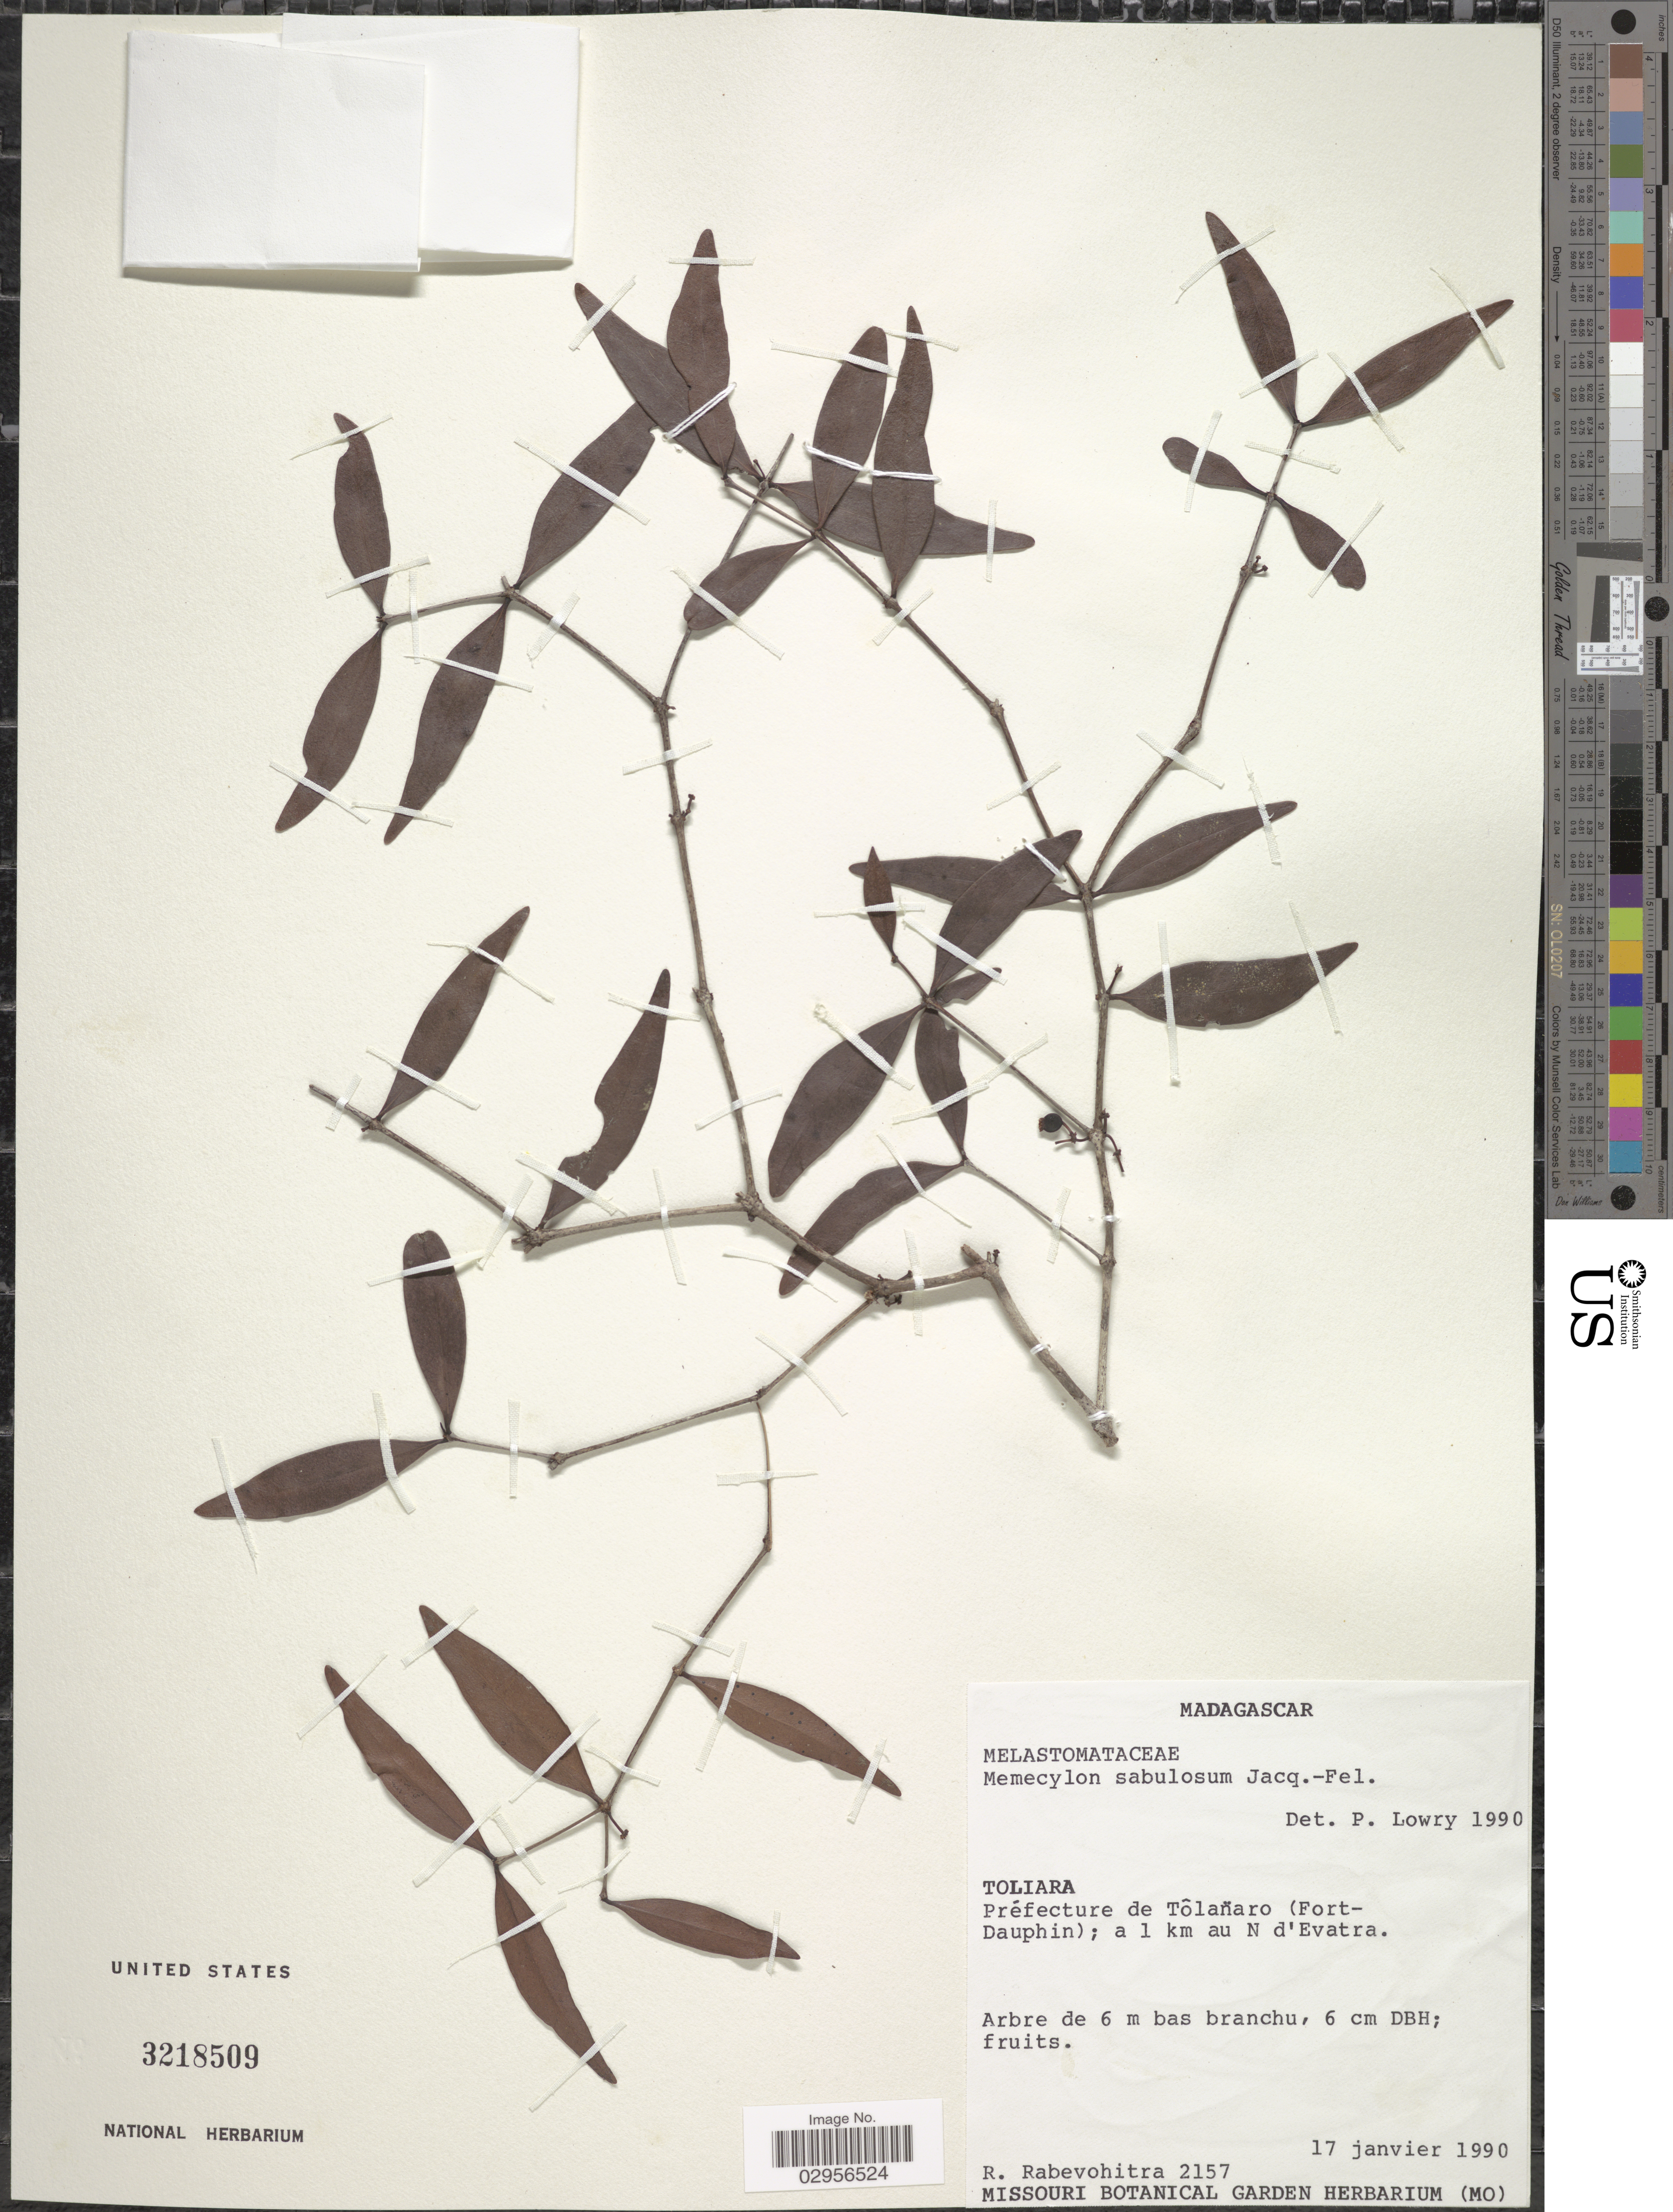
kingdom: Plantae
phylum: Tracheophyta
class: Magnoliopsida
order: Myrtales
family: Melastomataceae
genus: Memecylon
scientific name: Memecylon sabulosum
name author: Jacq.-Fél.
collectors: R. Rabevohitra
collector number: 2157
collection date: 1990-01-17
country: Madagascar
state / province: Anosy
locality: Préfecture de Tôlanaro (Fort Dauphin); a 1 km au N d'Evatra.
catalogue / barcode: US 3218509